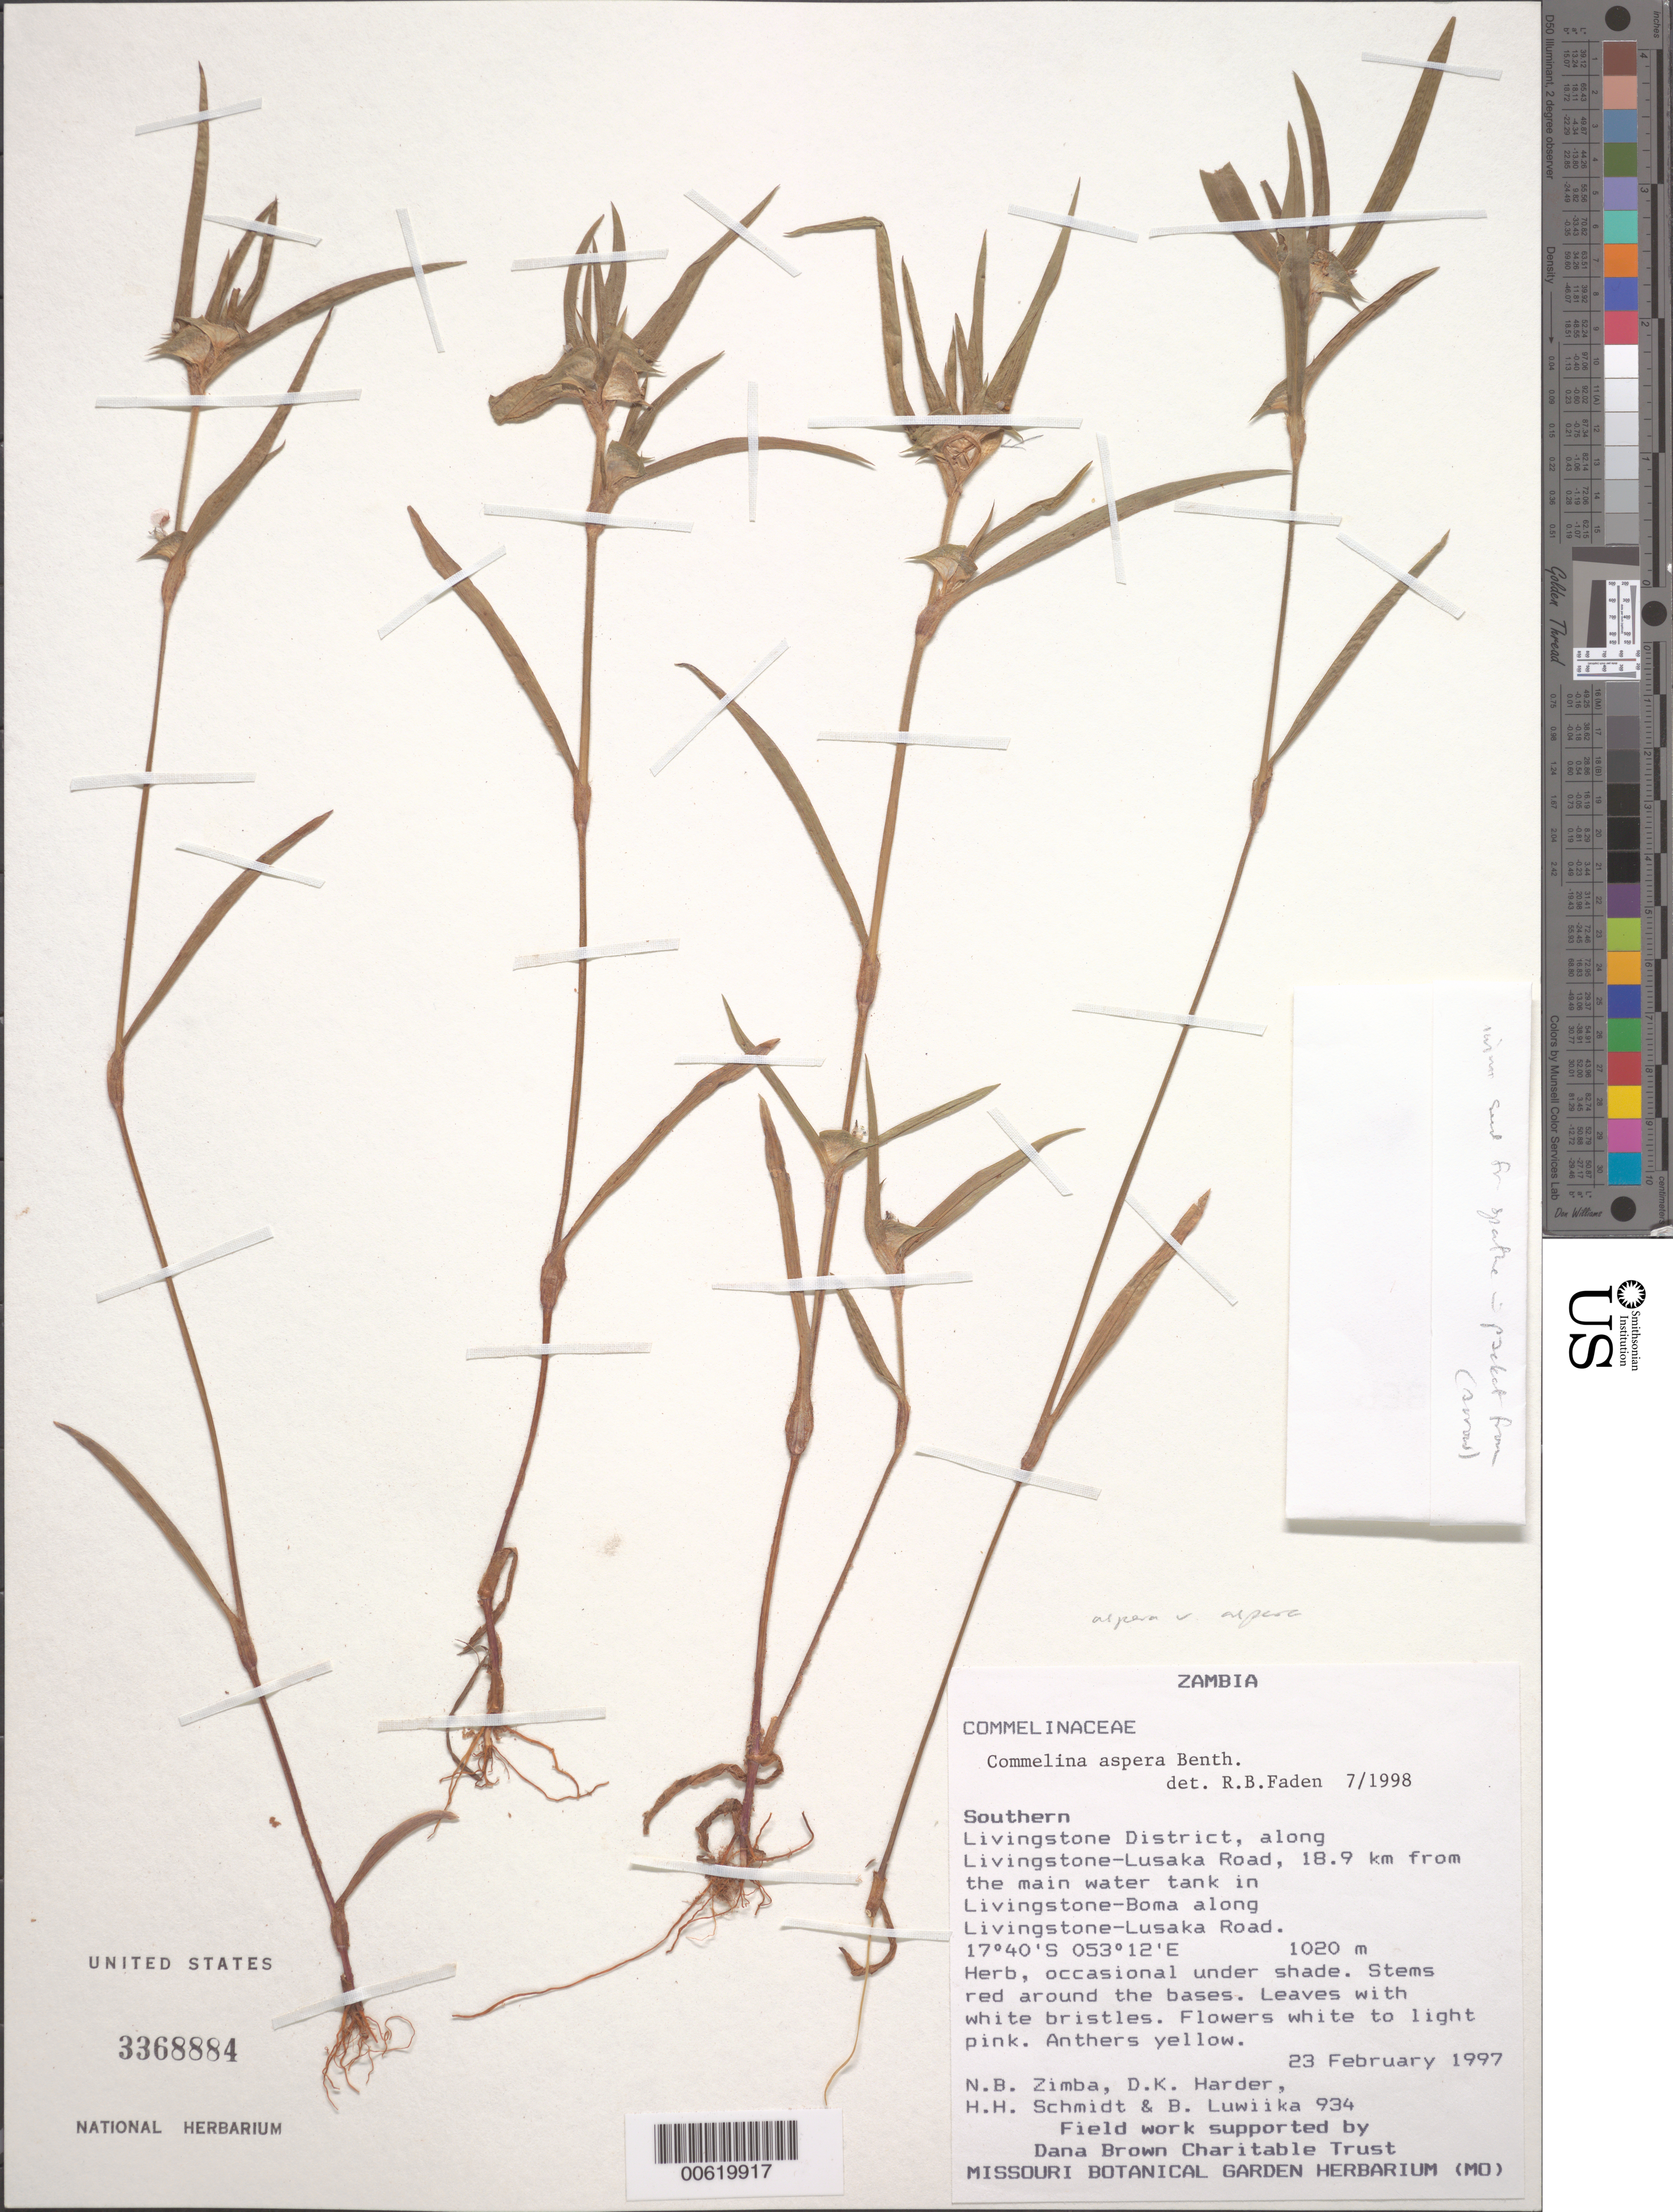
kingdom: Plantae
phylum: Tracheophyta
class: Liliopsida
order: Commelinales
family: Commelinaceae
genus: Commelina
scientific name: Commelina aspera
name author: G. Don ex Benth.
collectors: N. B. Zimba, D. Harder, H. H. Schmidt & B. Luwiika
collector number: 934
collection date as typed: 23 Feb 1997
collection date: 1997-02-23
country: Zambia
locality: Livingstone dist., along road to livingston and lusaka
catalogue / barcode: US 3368884